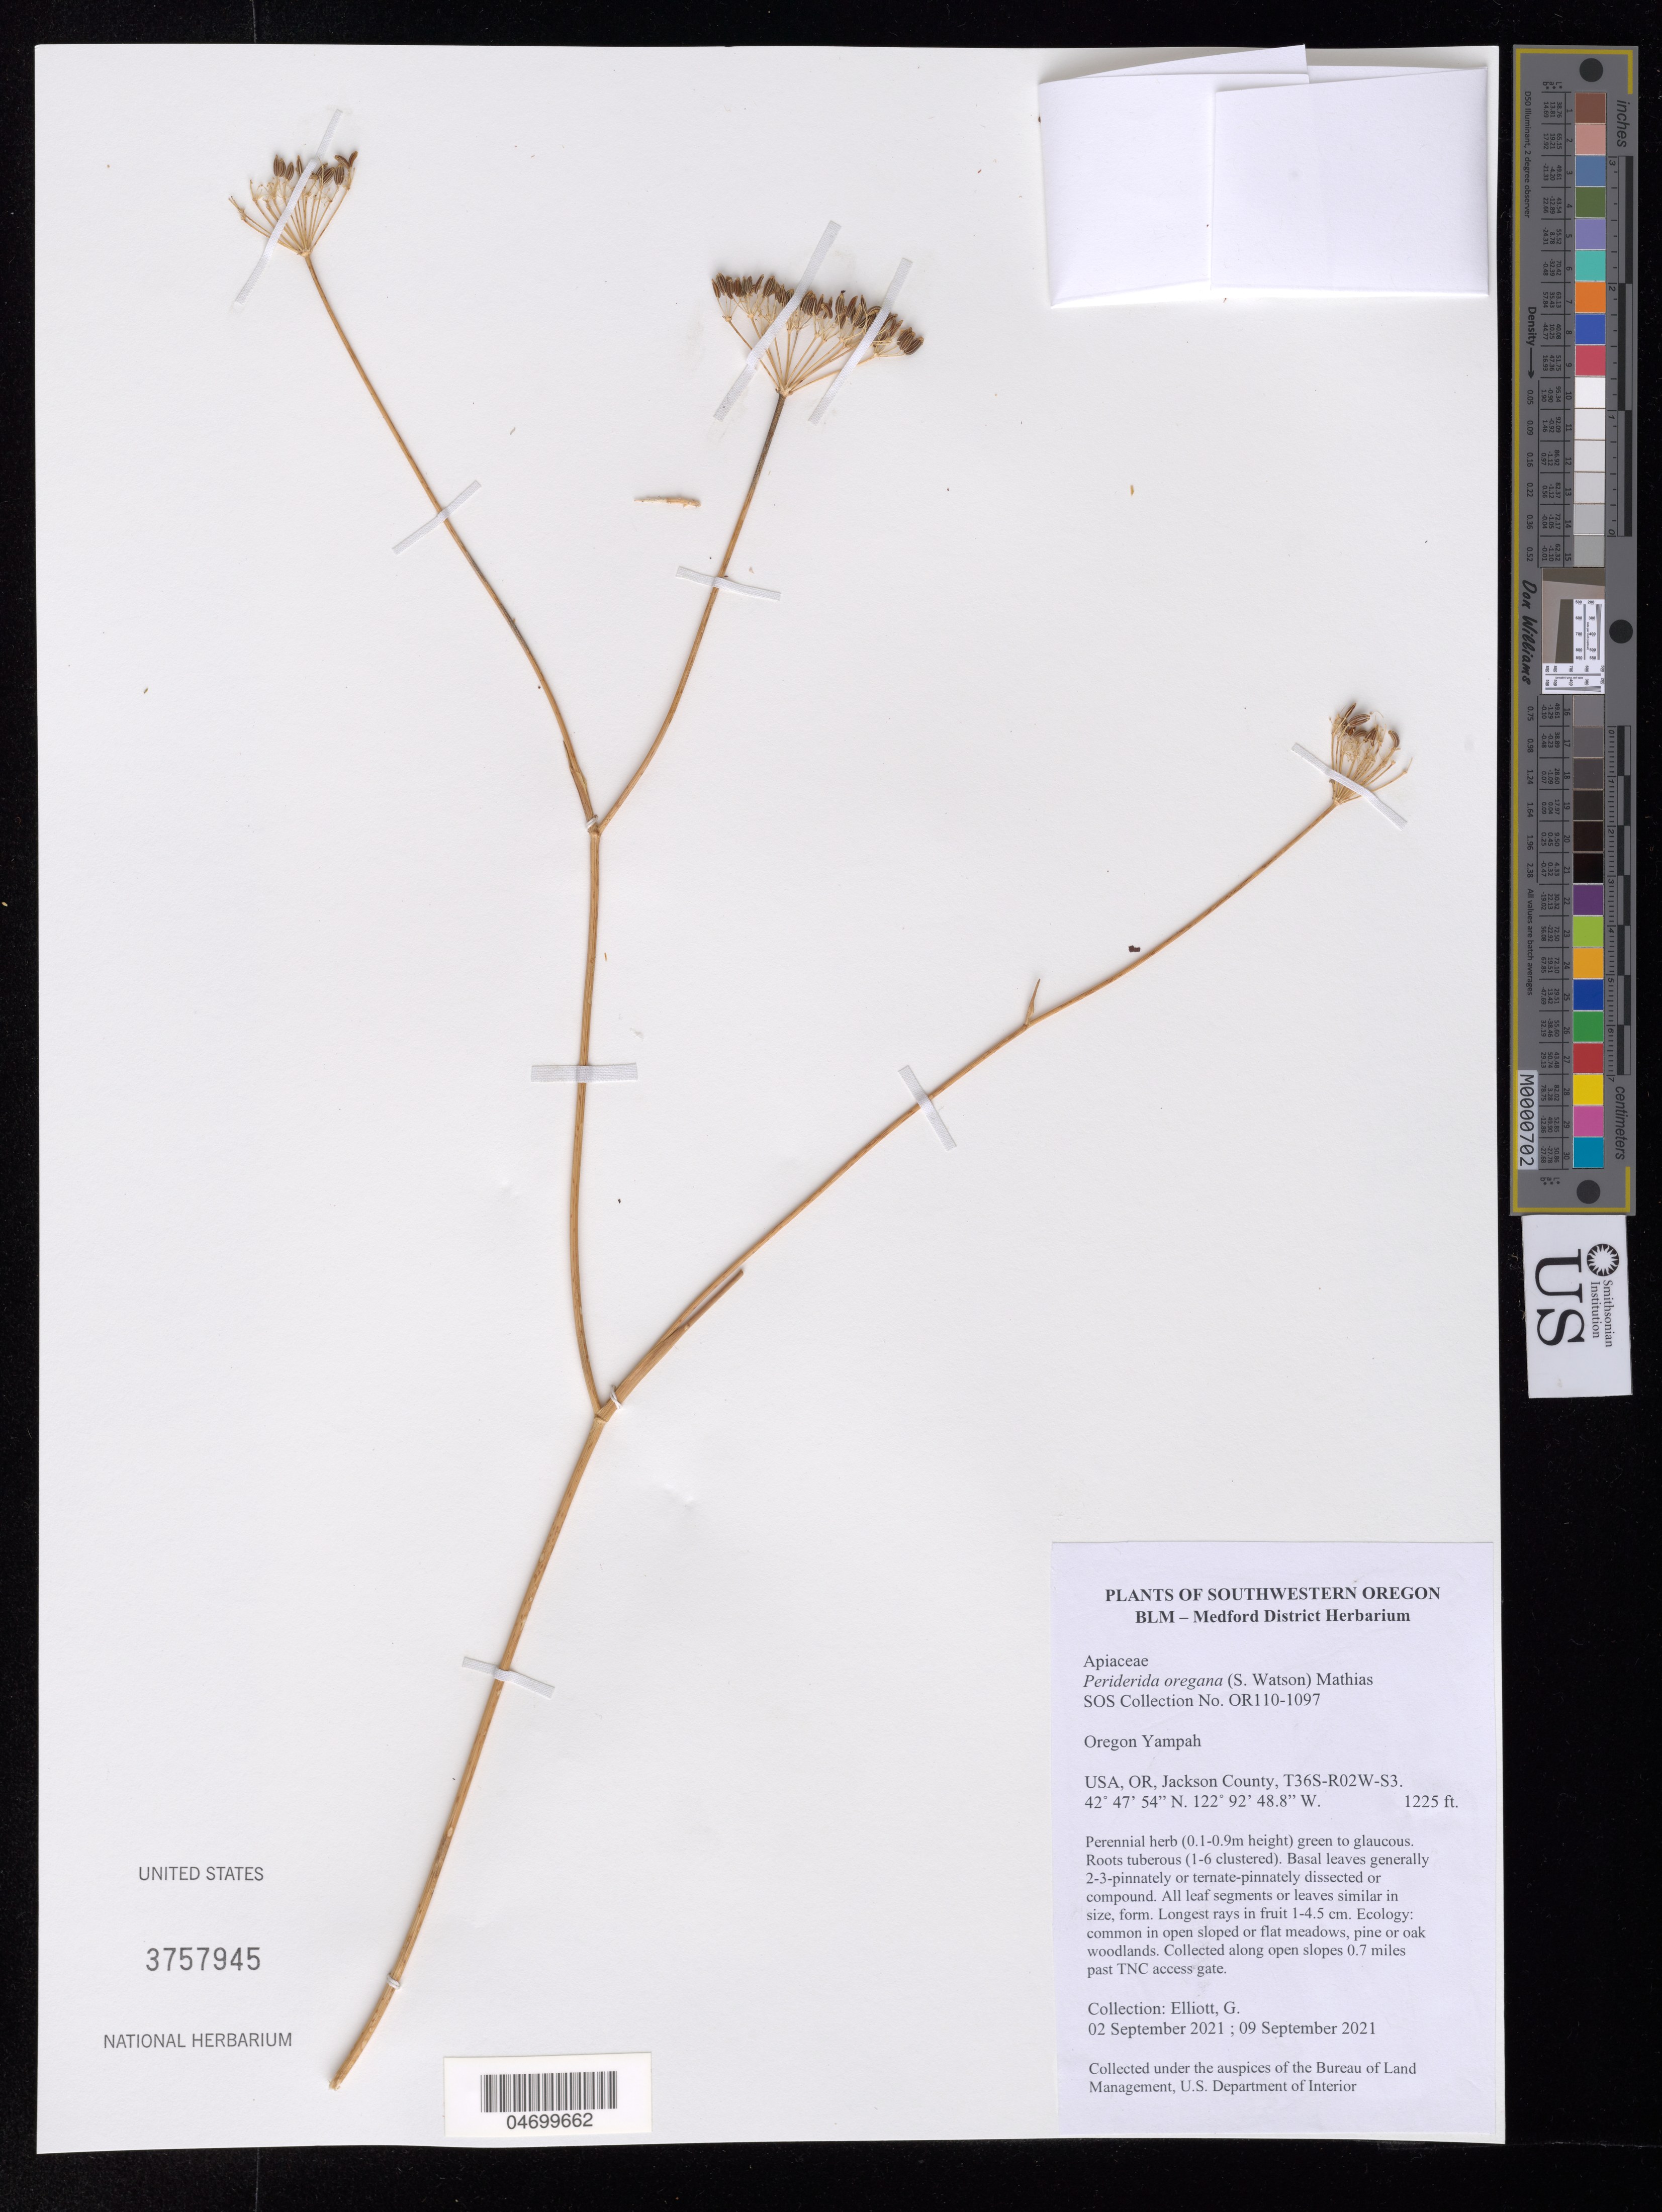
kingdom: Plantae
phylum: Tracheophyta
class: Magnoliopsida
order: Apiales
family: Apiaceae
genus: Perideridia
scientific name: Perideridia oregana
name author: (S. Watson) Mathias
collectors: G. Elliott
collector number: OR110-1097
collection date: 2021-09-02,2021-09-09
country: United States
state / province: Oregon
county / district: Jackson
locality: T36S-R02W-S3, 0.7 mi. past TNC access gate.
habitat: Open sloped or flat meadows, pine or oak woodlands.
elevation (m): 373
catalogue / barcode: US 3757945